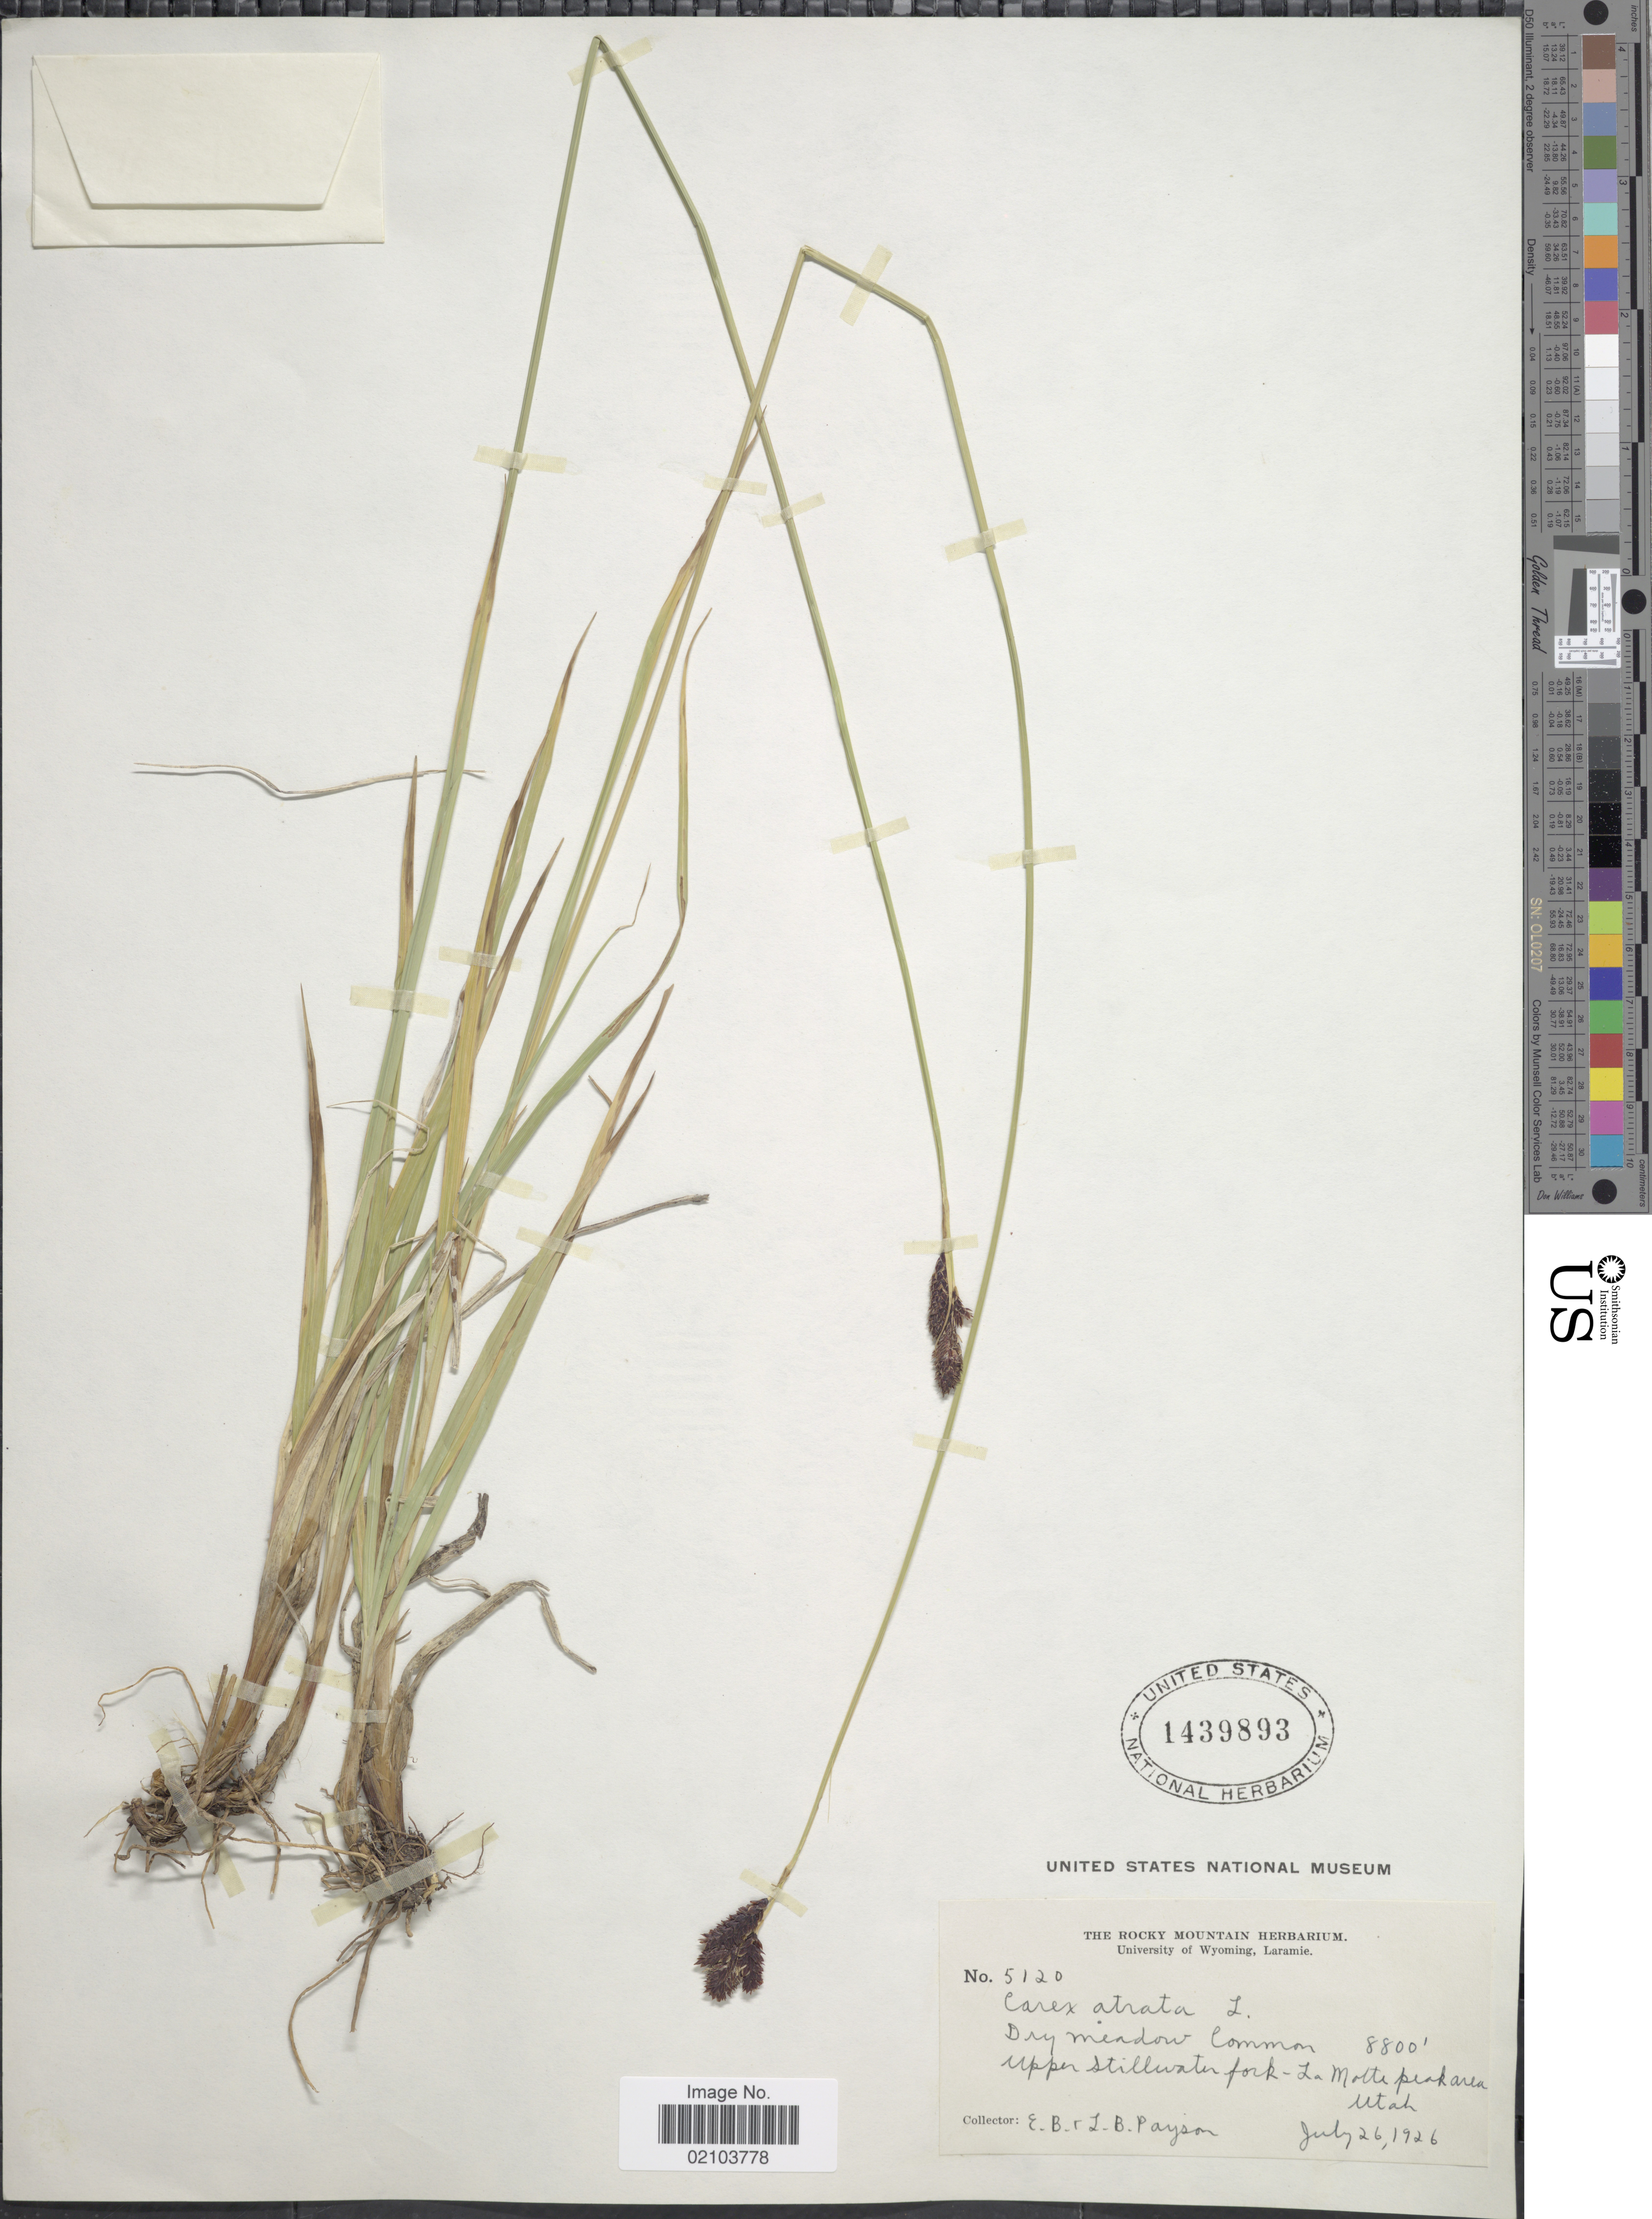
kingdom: Plantae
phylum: Tracheophyta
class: Liliopsida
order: Poales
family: Cyperaceae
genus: Carex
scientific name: Carex atrata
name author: L.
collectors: E. B. Payson & L. Payson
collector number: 5120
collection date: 1926-07-26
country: United States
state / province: Utah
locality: Upper Stillwater fork - La Matte Peak area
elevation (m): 2682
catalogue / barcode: US 1439893